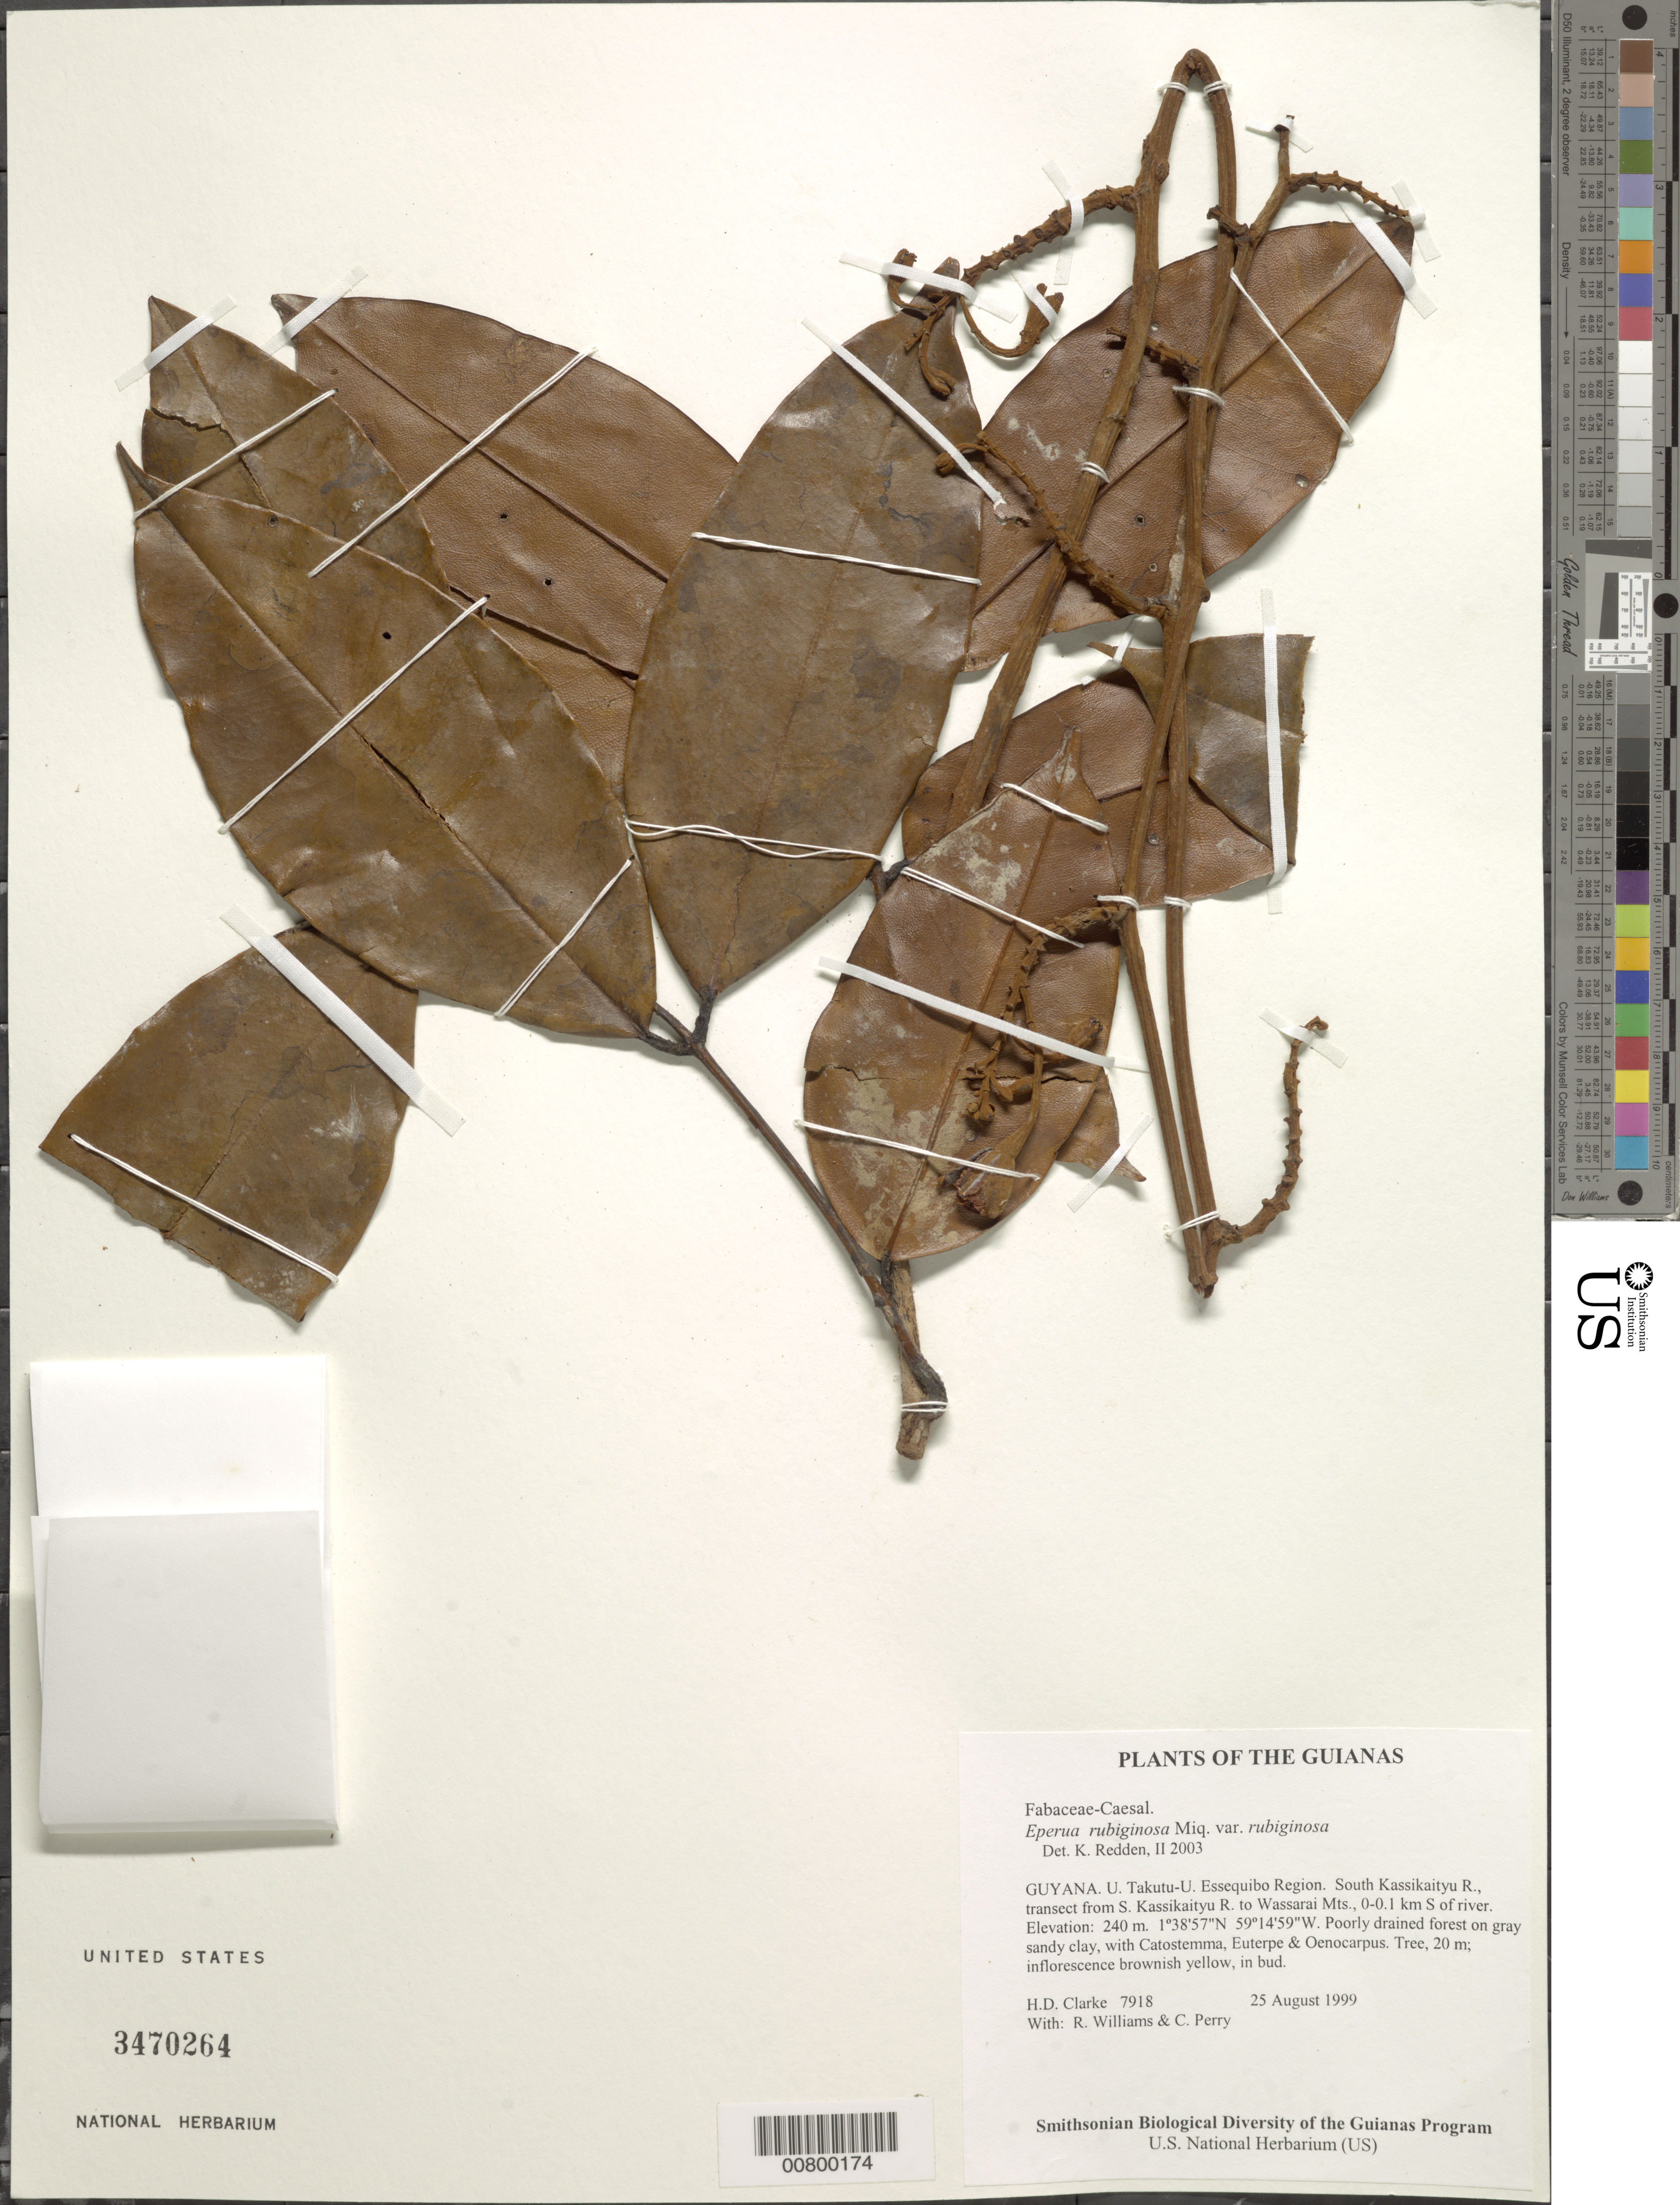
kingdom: Plantae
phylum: Tracheophyta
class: Magnoliopsida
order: Fabales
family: Fabaceae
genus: Eperua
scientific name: Eperua rubiginosa var. rubiginosa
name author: Miq.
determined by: Fortes, E. A.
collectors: H. D. Clarke, R. Williams & C. Perry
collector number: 7918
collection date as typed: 25 August 1999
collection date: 1999-08-25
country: Guyana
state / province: U. Takutu-U. Essequibo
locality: South Kassikaityu R., transect from S. Kassikaityu R. to Wassarai Mts., 0-0.1 km S of river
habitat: Poorly drained forest on gray sandy clay, with Catostemma, Euterpe & Oenocarpus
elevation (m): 240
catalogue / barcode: US 3470264